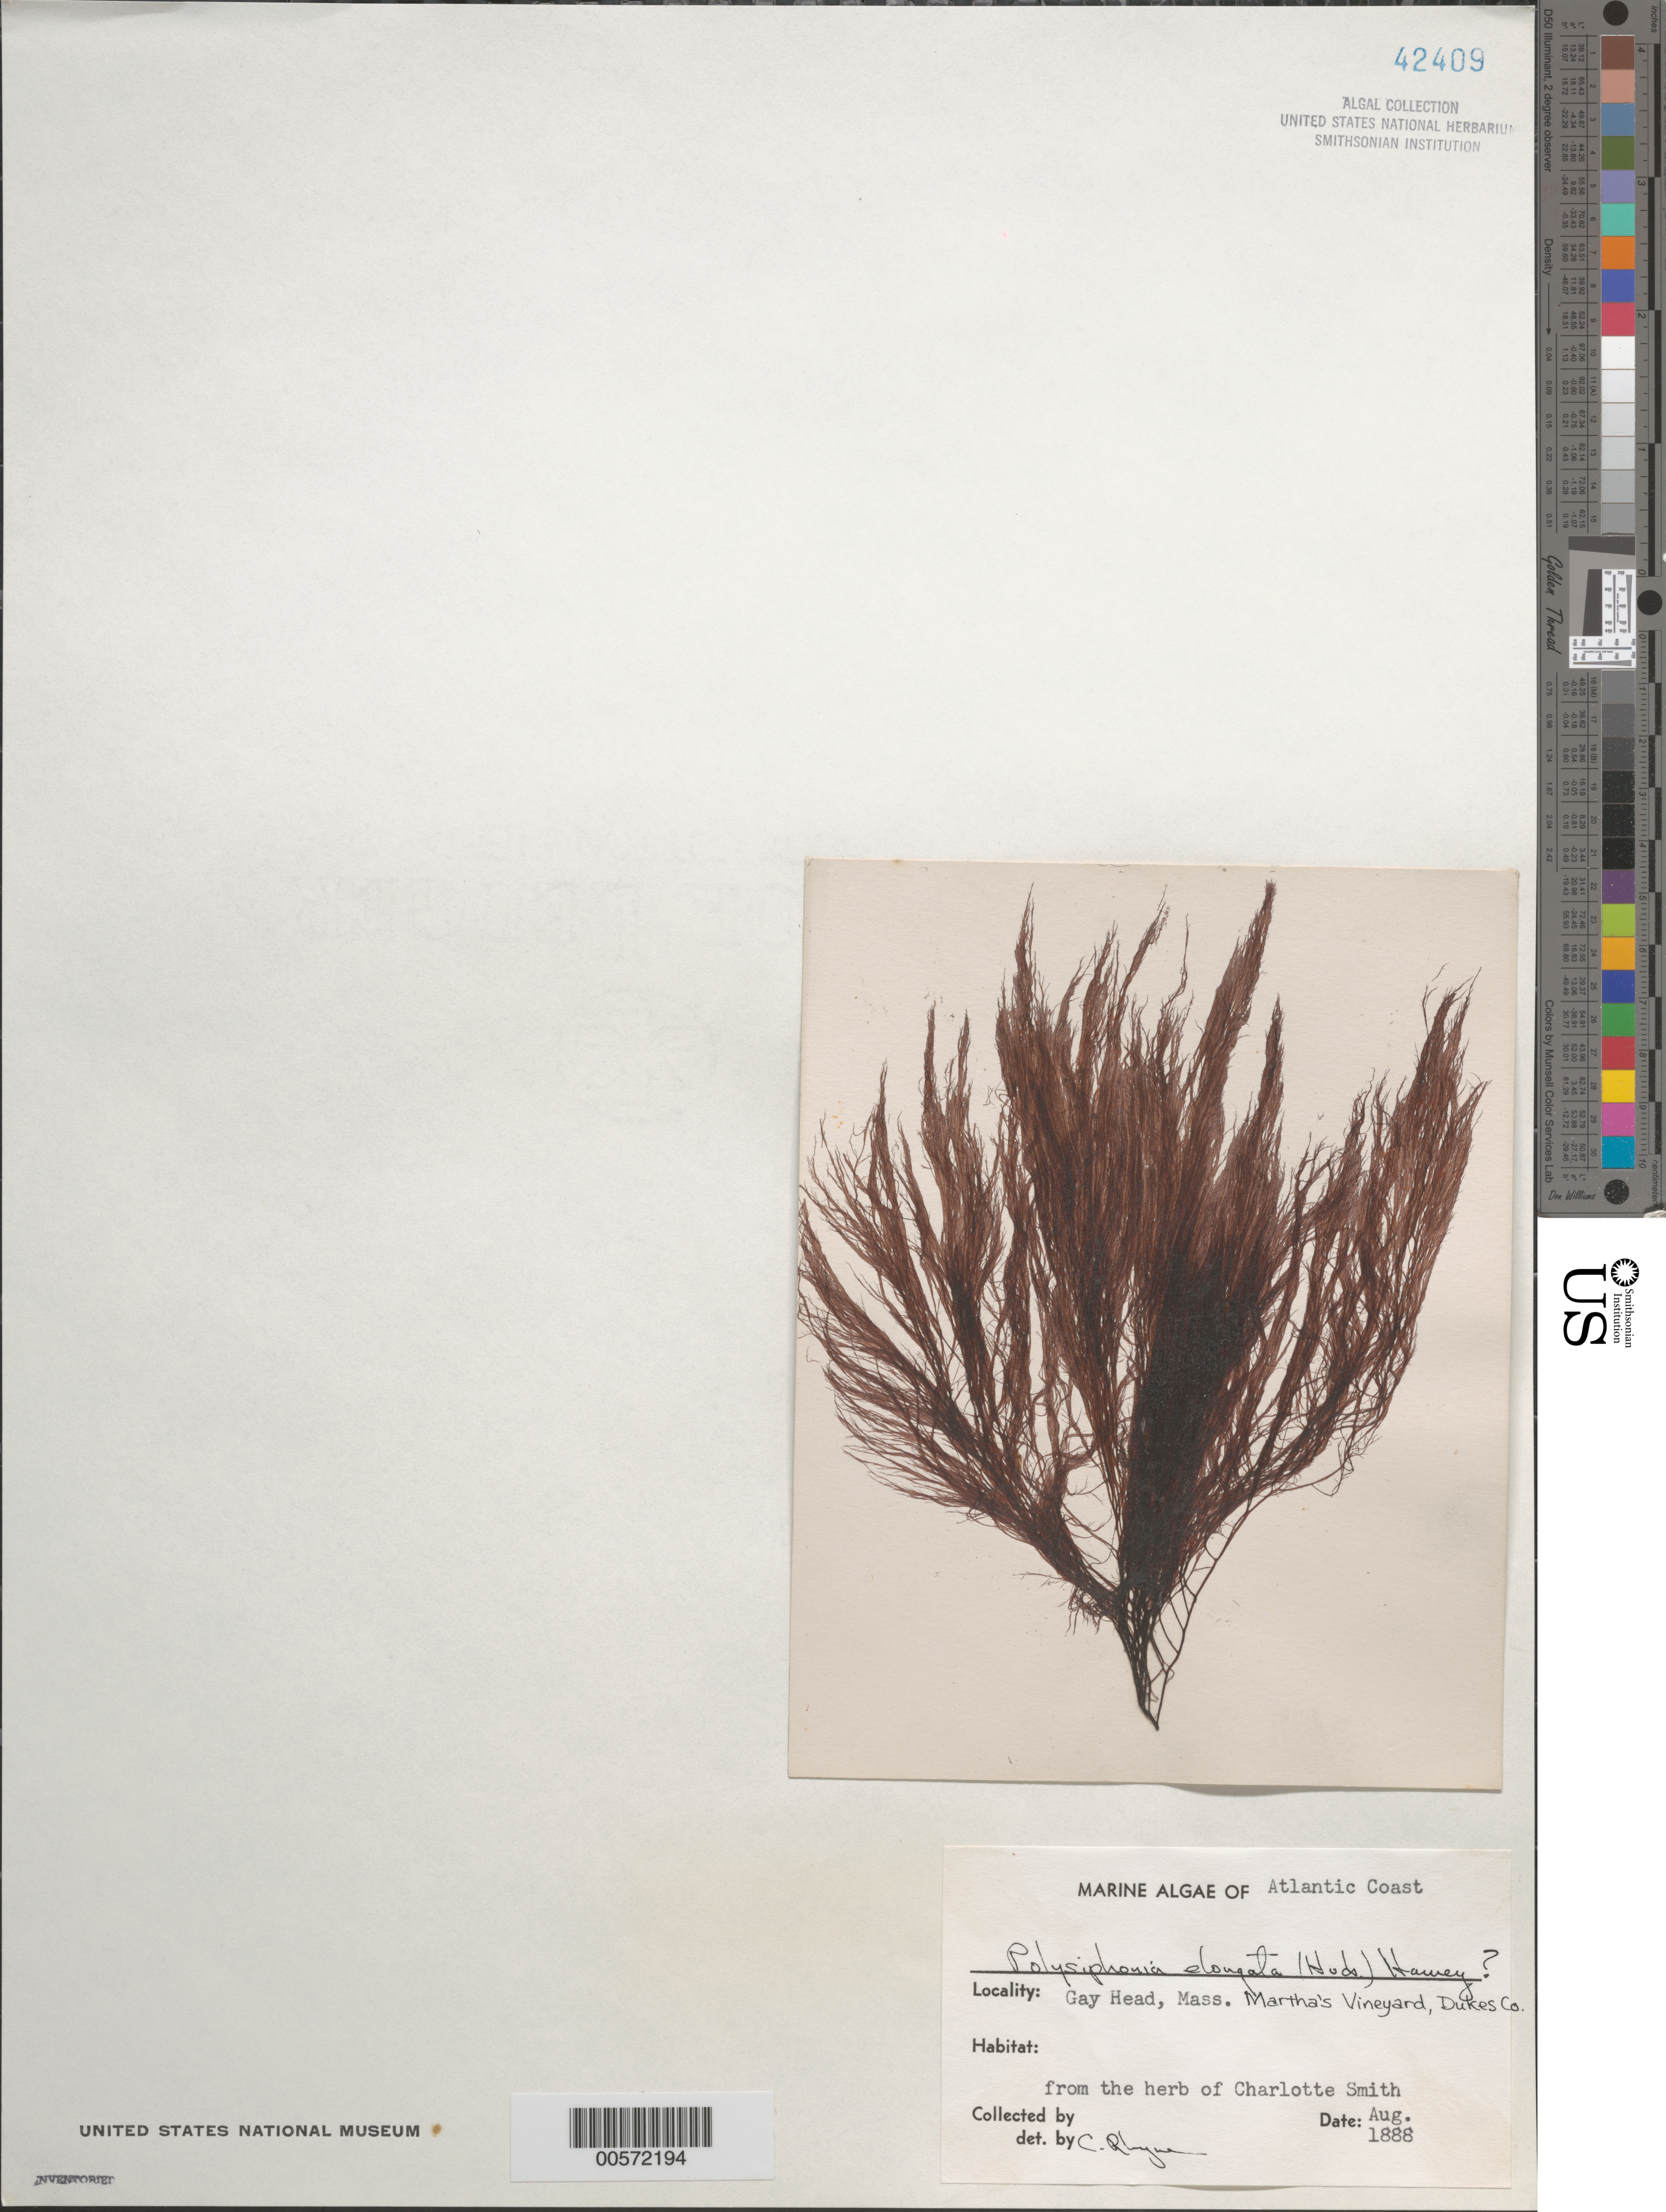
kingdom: Plantae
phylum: Rhodophyta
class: Florideophyceae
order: Ceramiales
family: Rhodomelaceae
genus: Carradoriella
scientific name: Carradoriella elongata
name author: (Hudson) Savoie & G.W. Saunders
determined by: Algae name updating Project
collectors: Charlotte Smith (herbarium)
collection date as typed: Aug 1888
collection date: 1888-08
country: United States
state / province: Massachusetts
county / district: Dukes County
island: Martha's Vineyard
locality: Gay Head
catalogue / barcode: US 42409